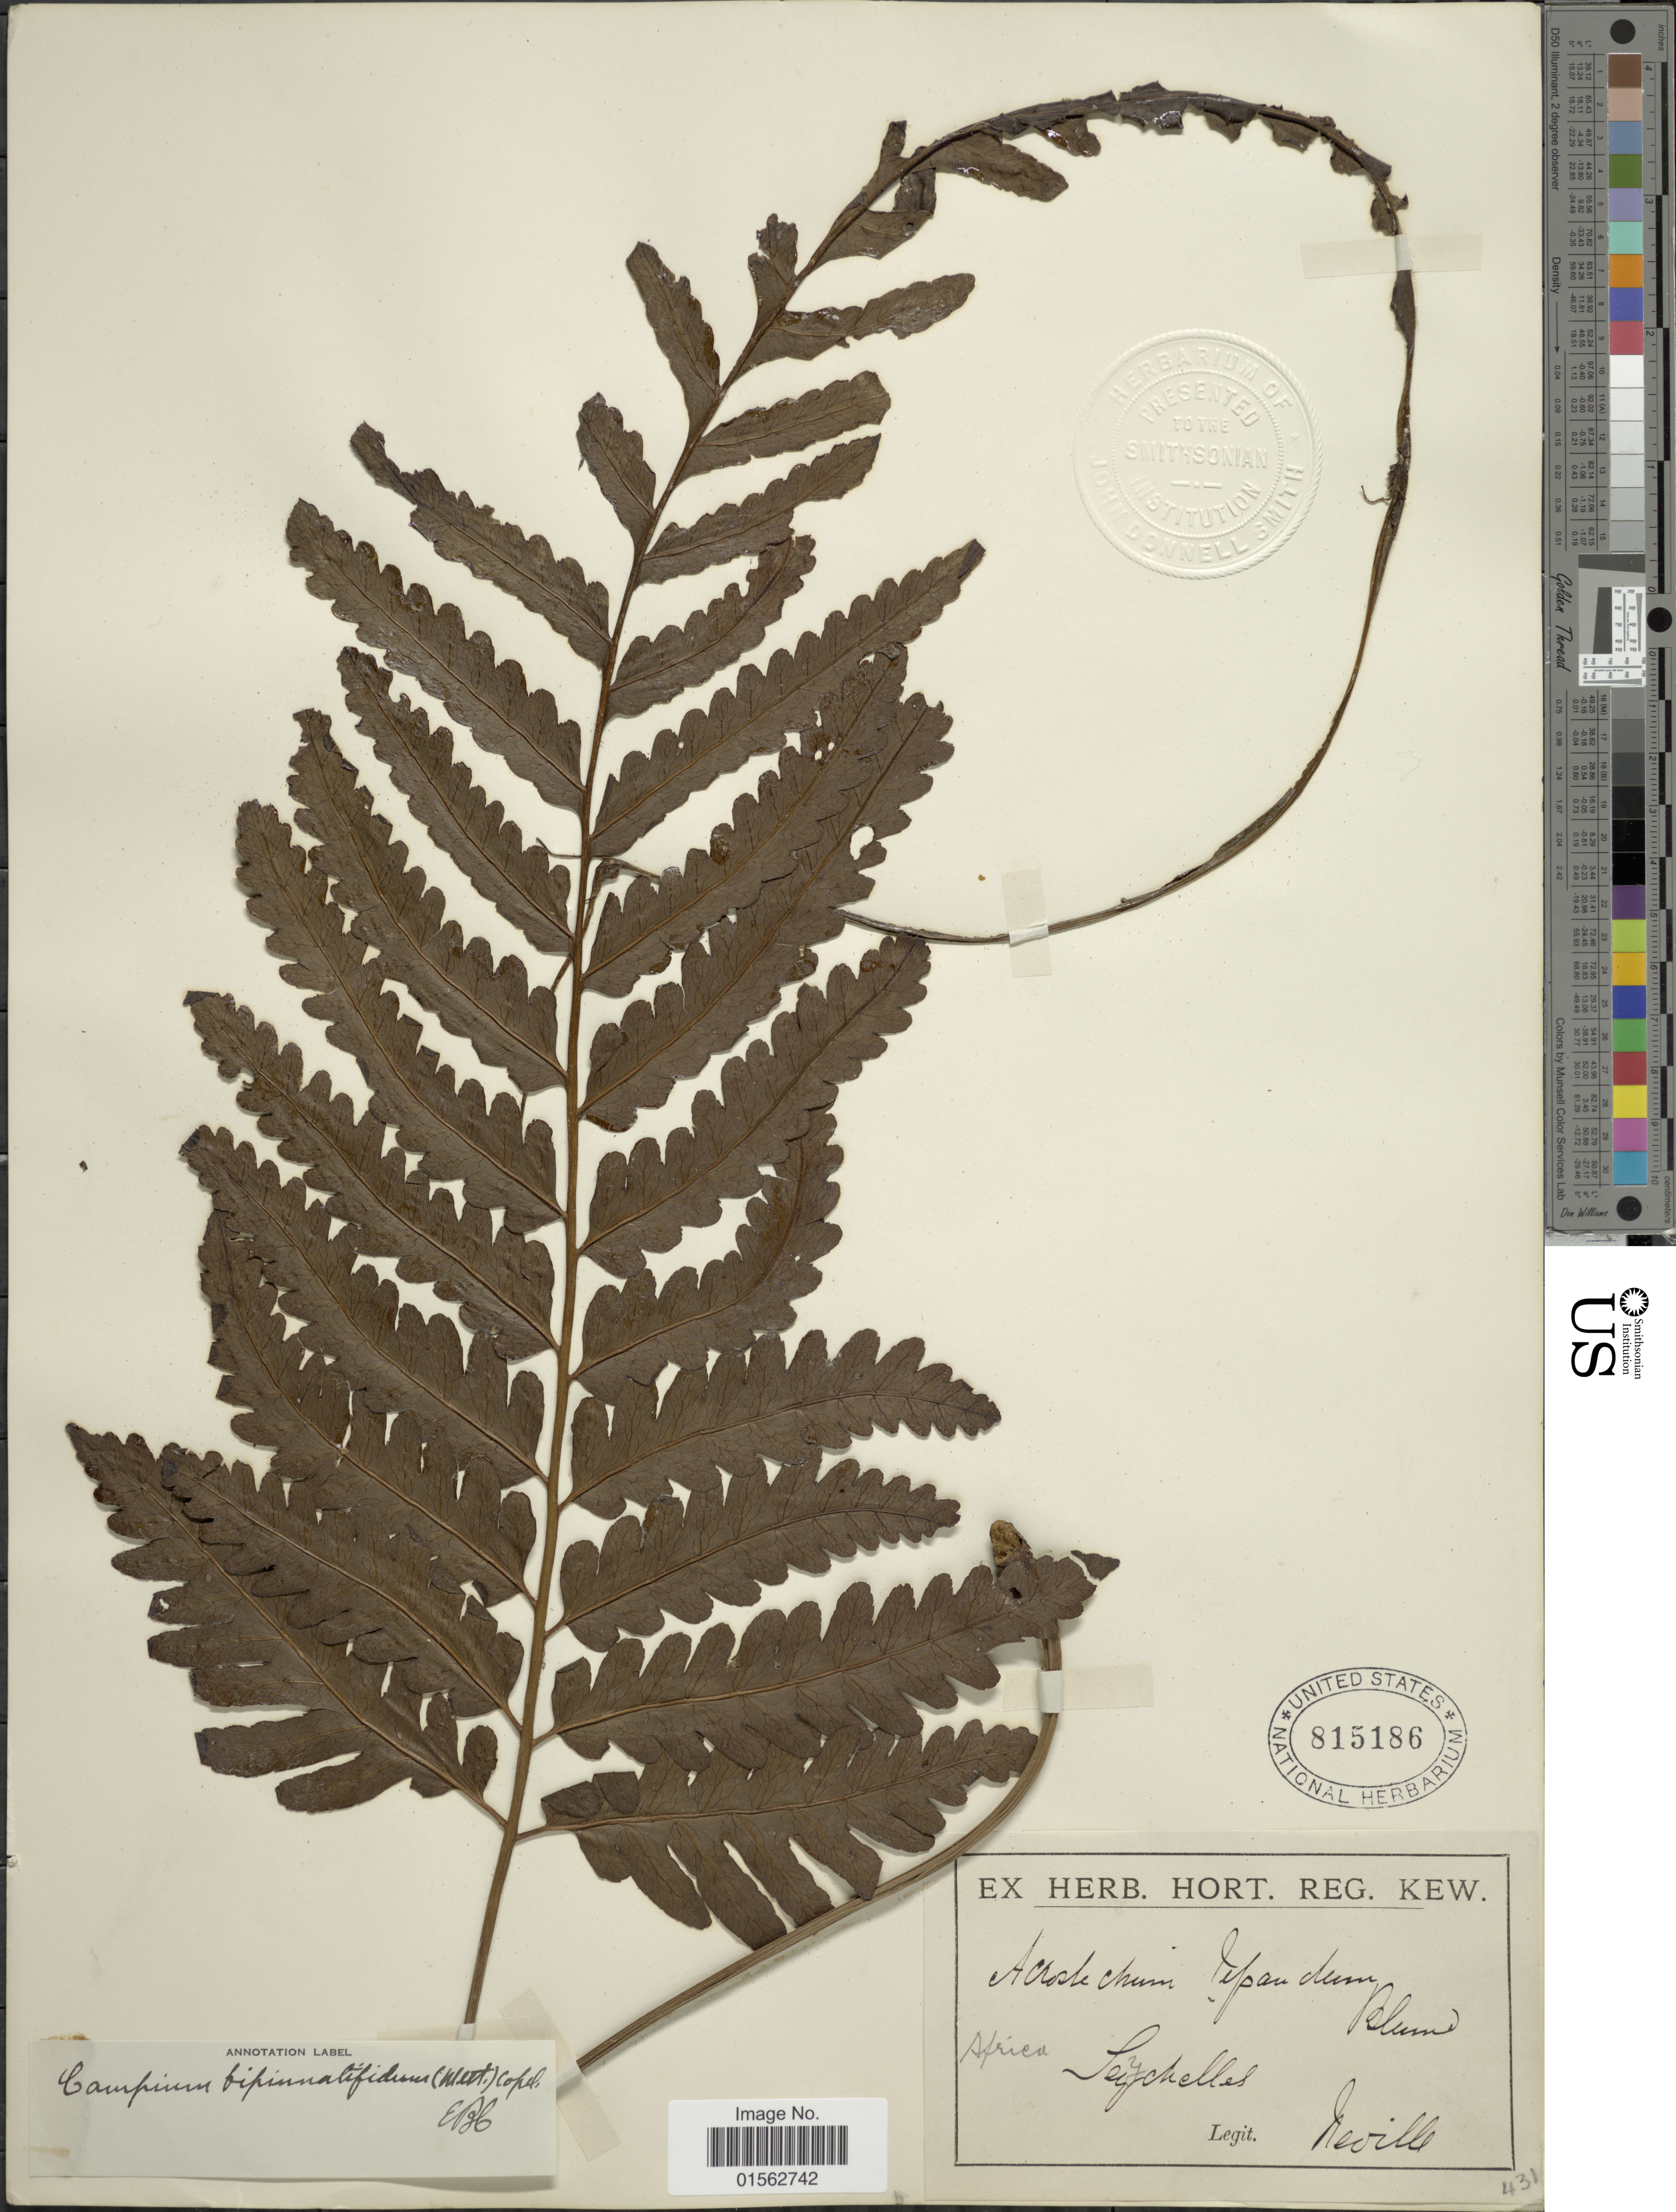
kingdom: Plantae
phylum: Tracheophyta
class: Polypodiopsida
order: Polypodiales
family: Dryopteridaceae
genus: Bolbitis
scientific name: Bolbitis bipinnatifida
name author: (Mett. ex Kuhn) Ching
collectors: Neville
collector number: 431?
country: Seychelles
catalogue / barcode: US 815186